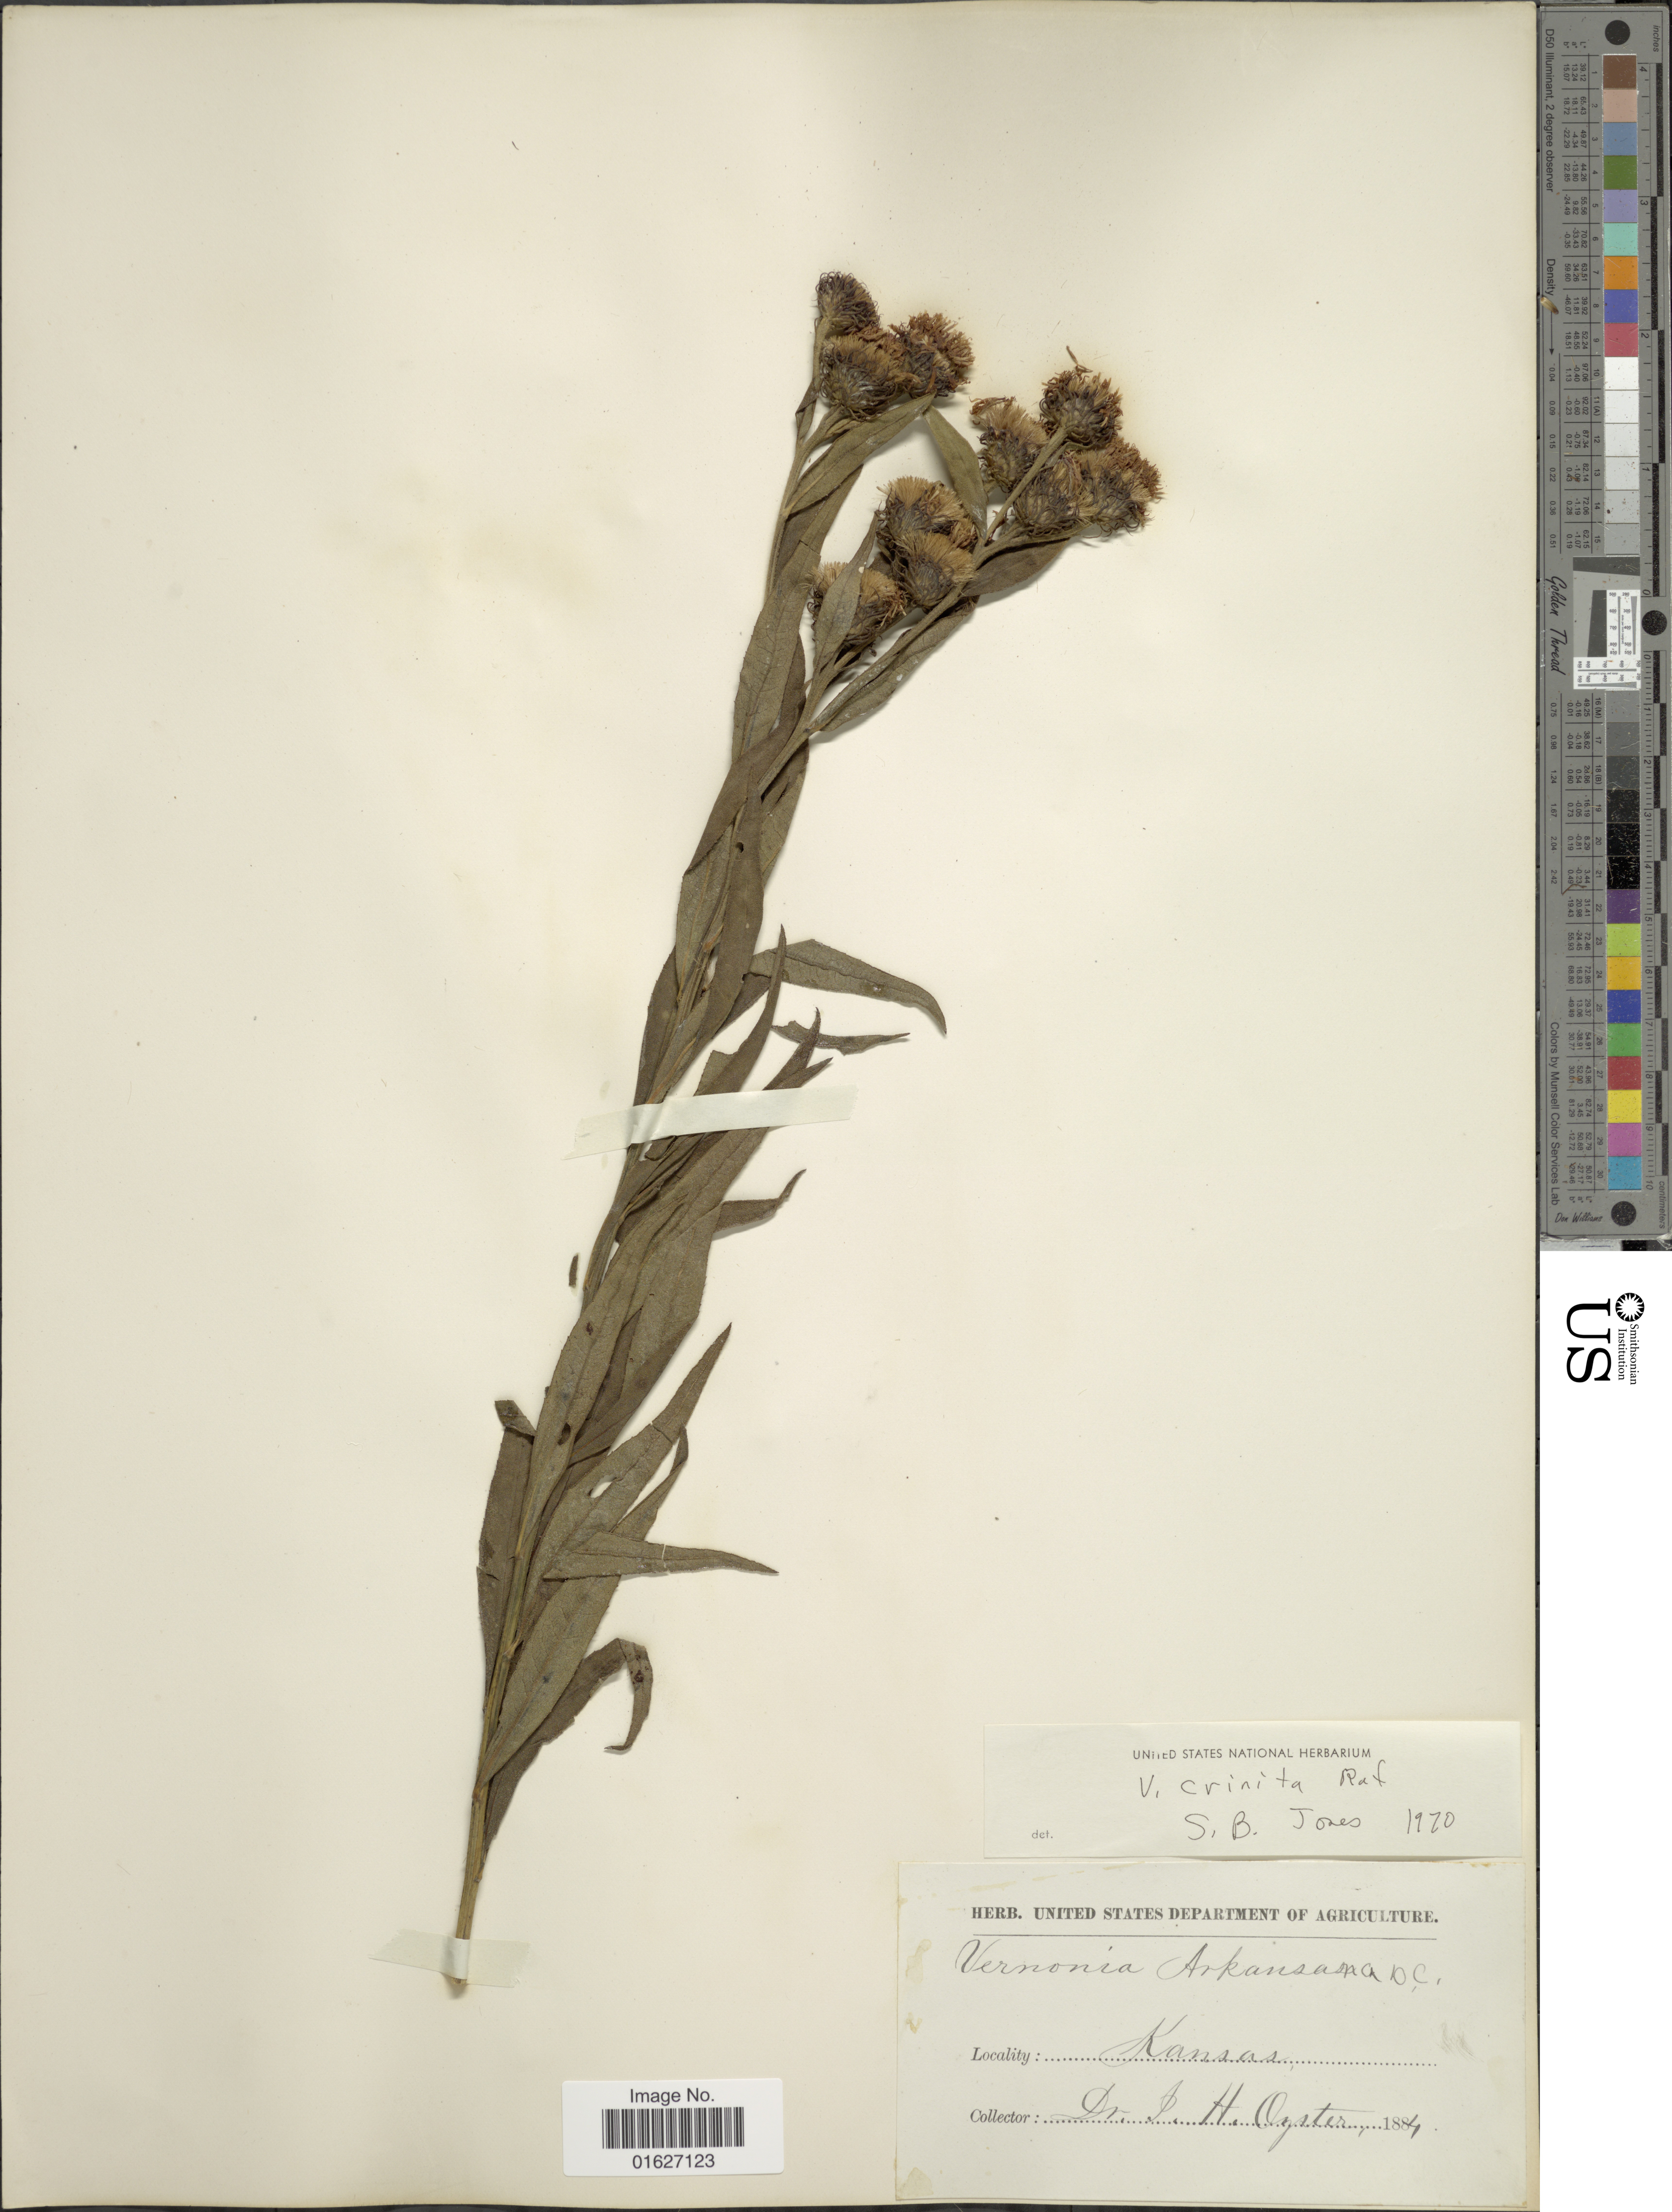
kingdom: Plantae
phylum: Tracheophyta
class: Magnoliopsida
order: Asterales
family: Asteraceae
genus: Vernonia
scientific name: Vernonia crinita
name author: Raf.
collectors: J. H. Oyster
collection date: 1884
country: United States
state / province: Kansas